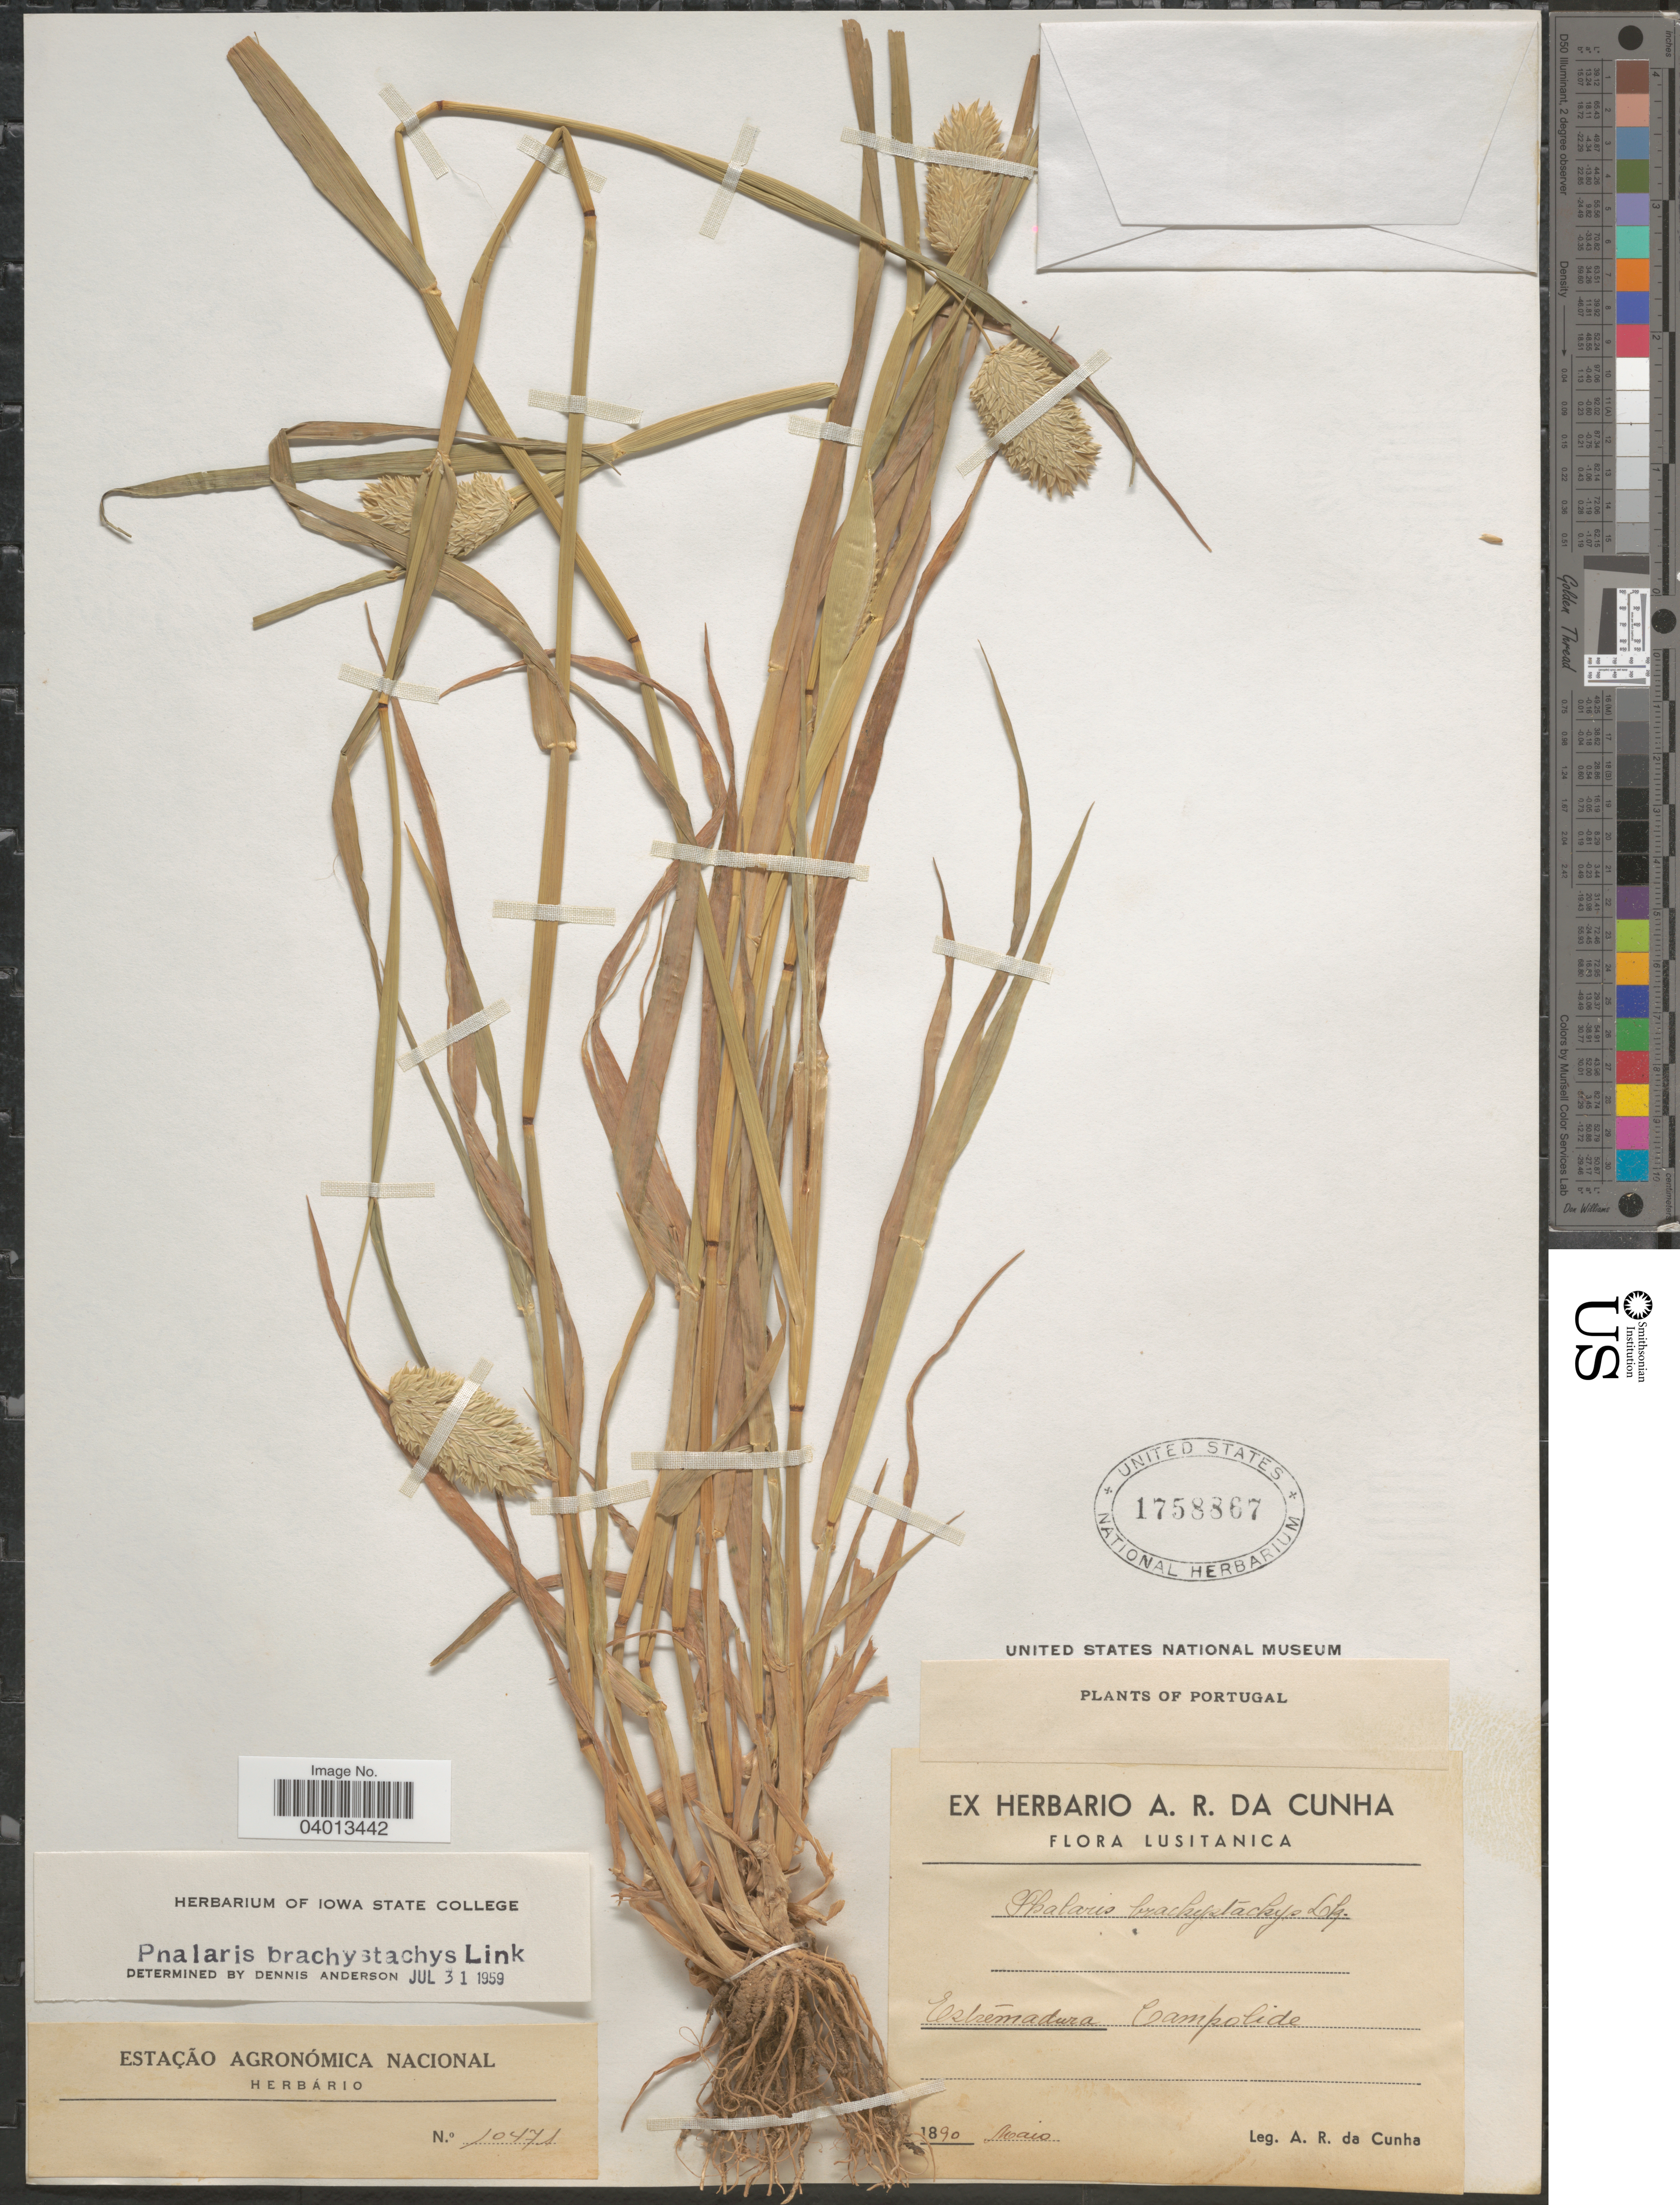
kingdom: Plantae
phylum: Tracheophyta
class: Liliopsida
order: Poales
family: Poaceae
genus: Phalaris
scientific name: Phalaris brachystachys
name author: Link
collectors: A. Da Cunha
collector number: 10471?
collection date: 1890-05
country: Portugal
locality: Lusitanica. Extremadura Campolide.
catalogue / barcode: US 1758867